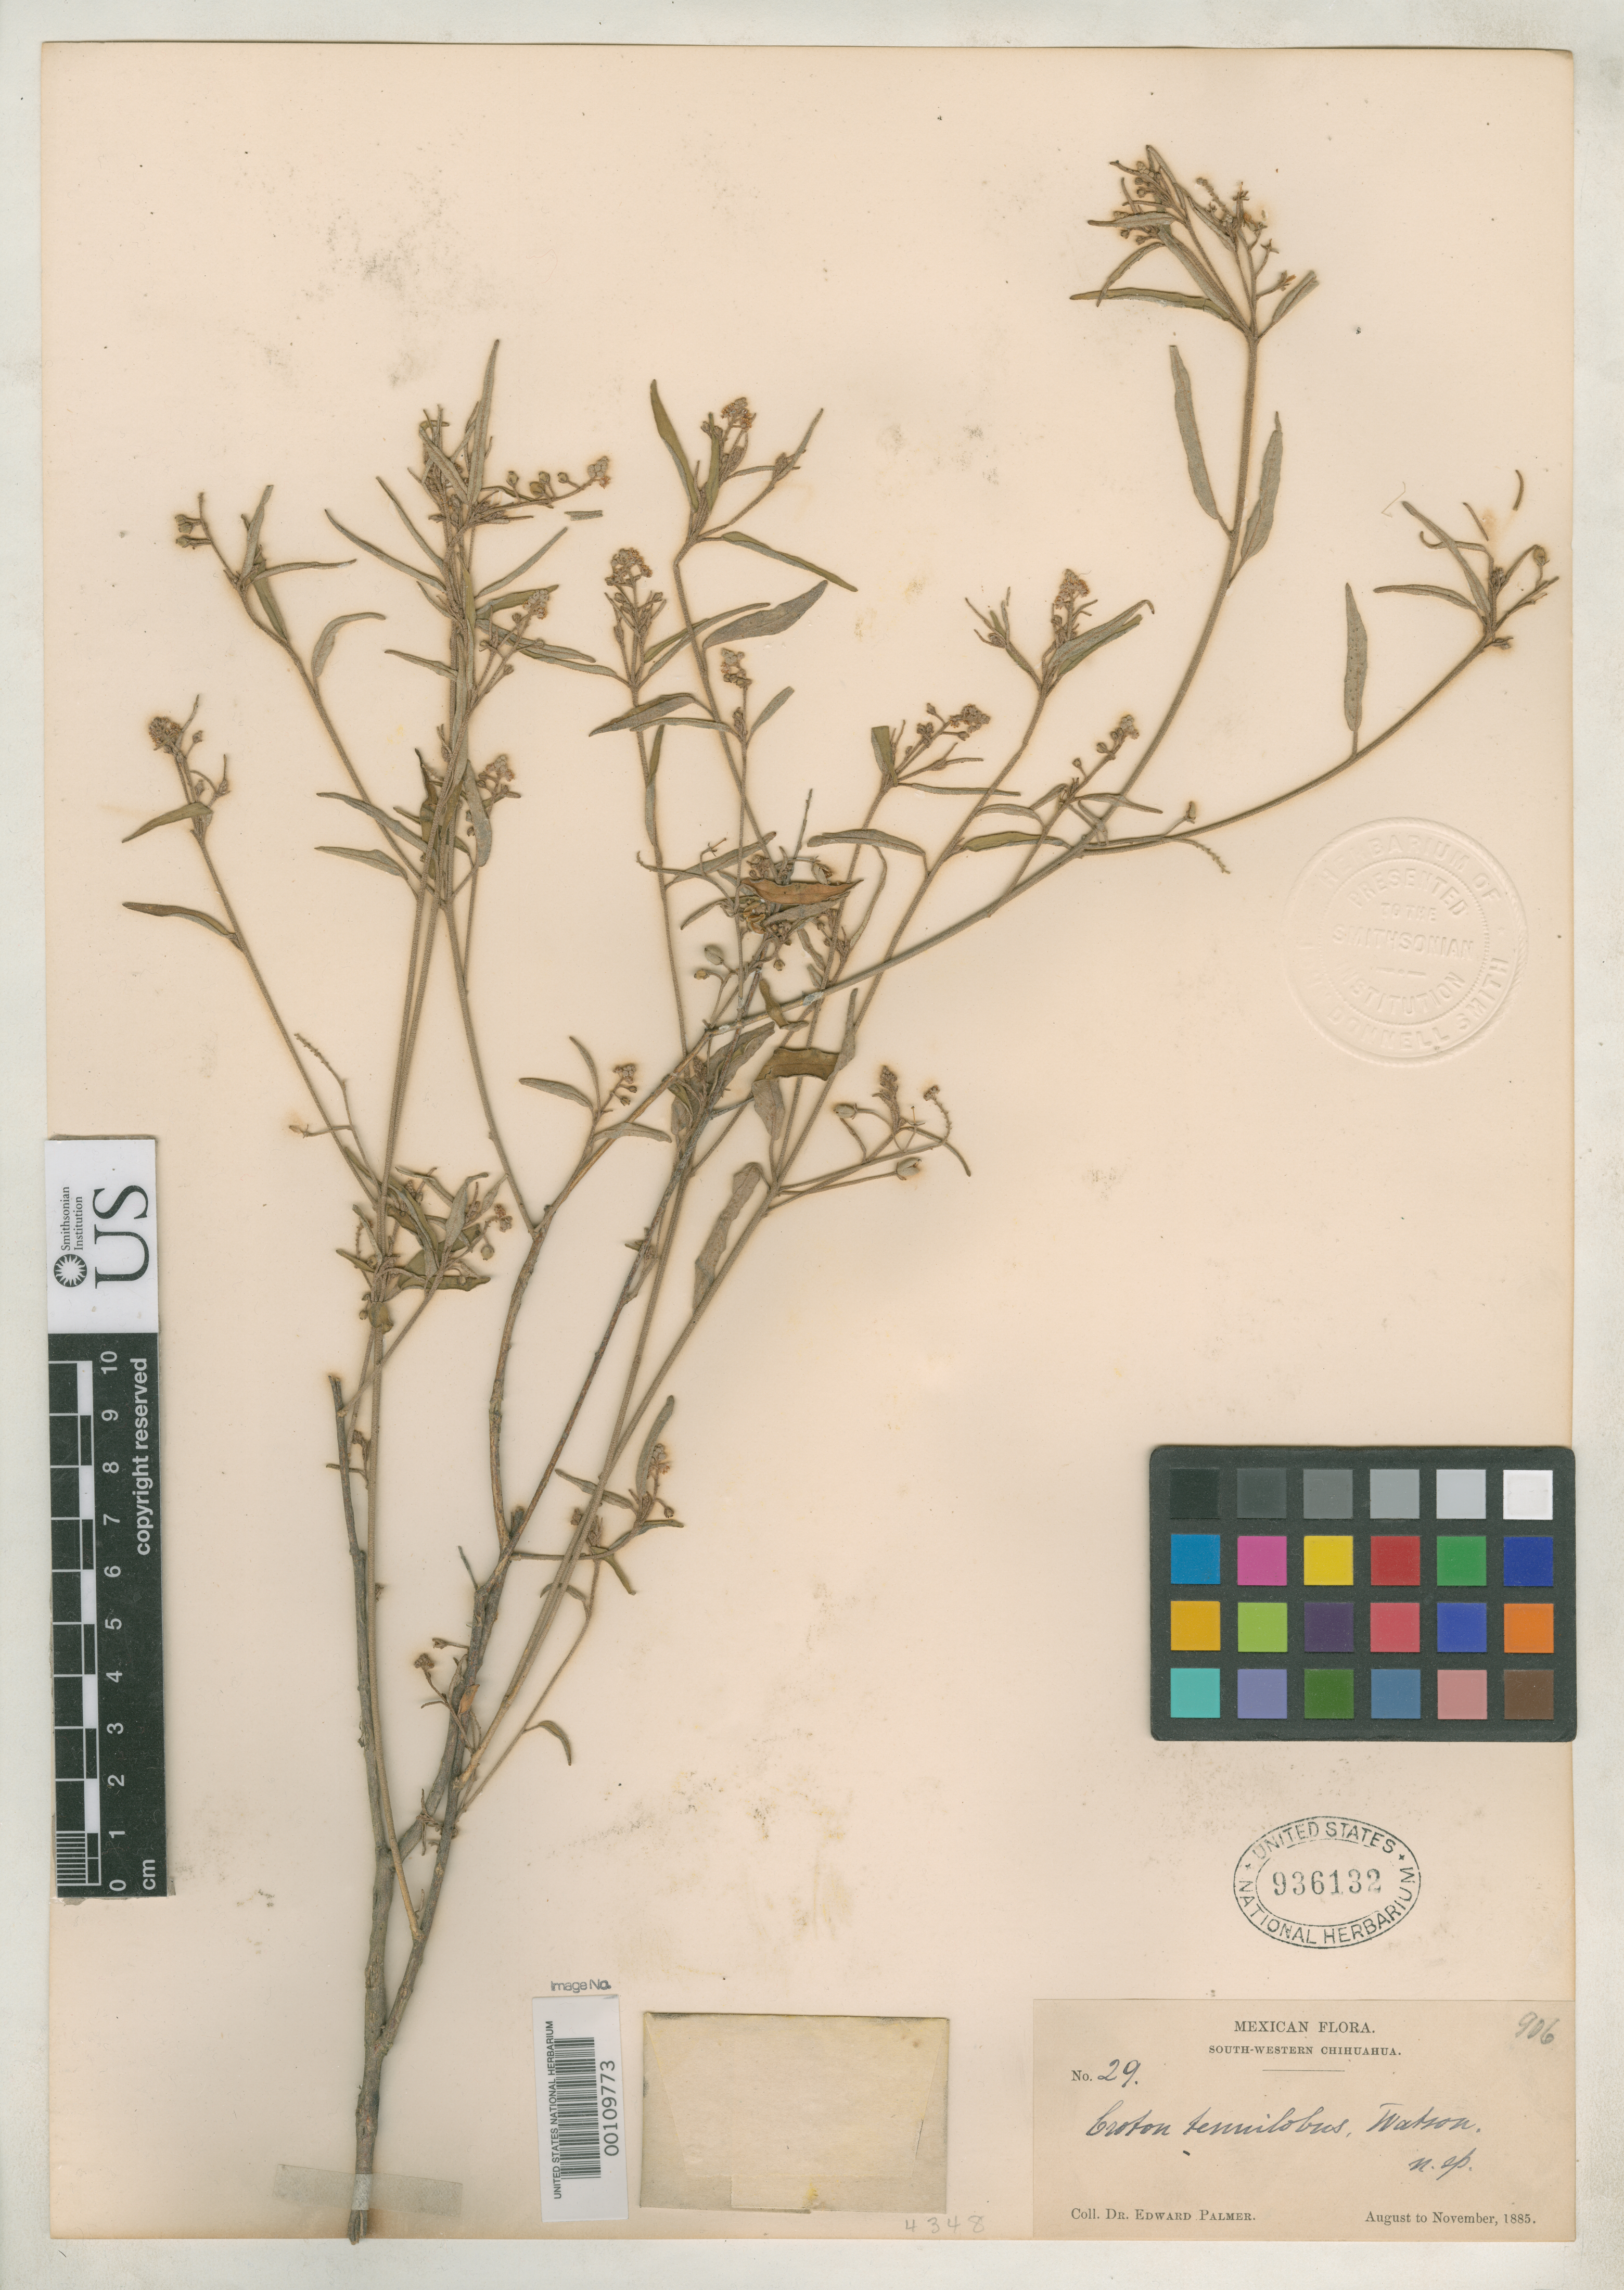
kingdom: Plantae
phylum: Tracheophyta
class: Magnoliopsida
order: Malpighiales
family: Euphorbiaceae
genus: Croton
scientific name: Croton tenuilobus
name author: S. Watson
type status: Type Collection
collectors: E. Palmer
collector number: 29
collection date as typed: Aug 1885 to -- Nov 1885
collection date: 1885-08/1885-11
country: Mexico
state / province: Chihuahua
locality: South-western Chihuahua.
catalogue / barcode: US 936132